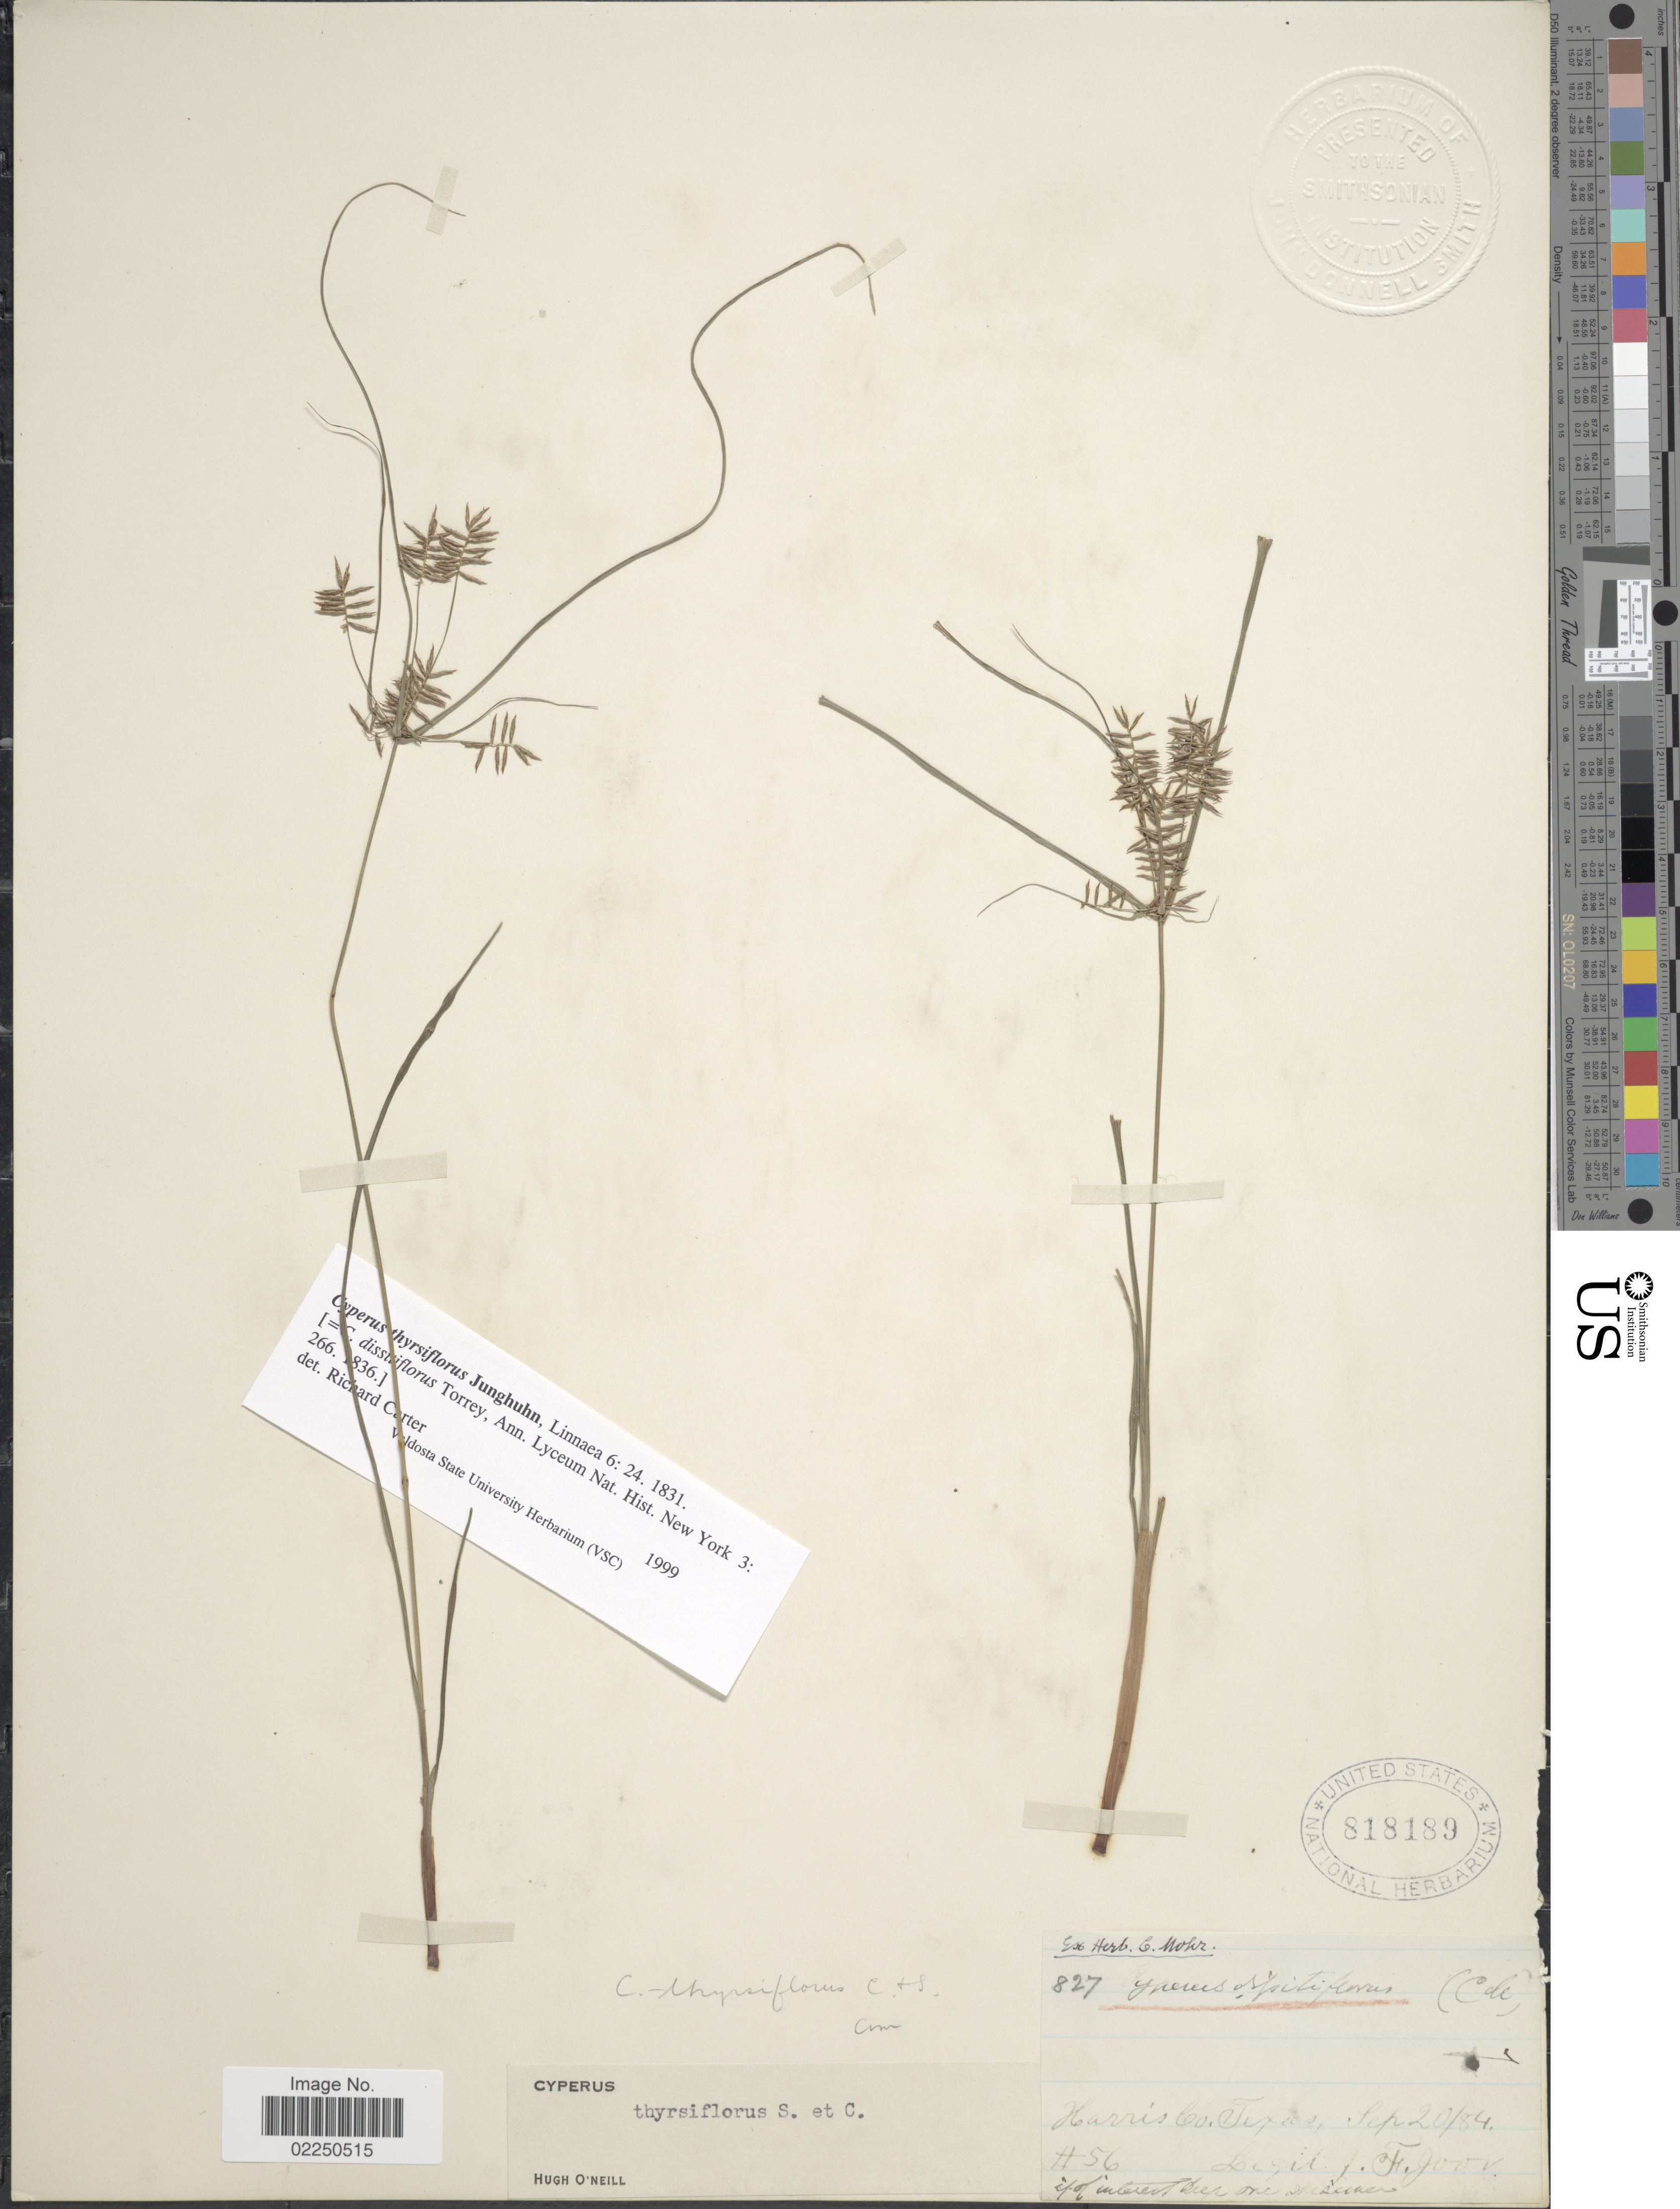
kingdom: Plantae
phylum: Tracheophyta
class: Liliopsida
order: Poales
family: Cyperaceae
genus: Cyperus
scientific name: Cyperus thyrsiflorus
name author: Jungh.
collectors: J. F. Joor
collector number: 827/56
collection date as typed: Transcribed d/m/y: 20/9/84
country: United States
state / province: Texas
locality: Harris Co.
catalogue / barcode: US 818189